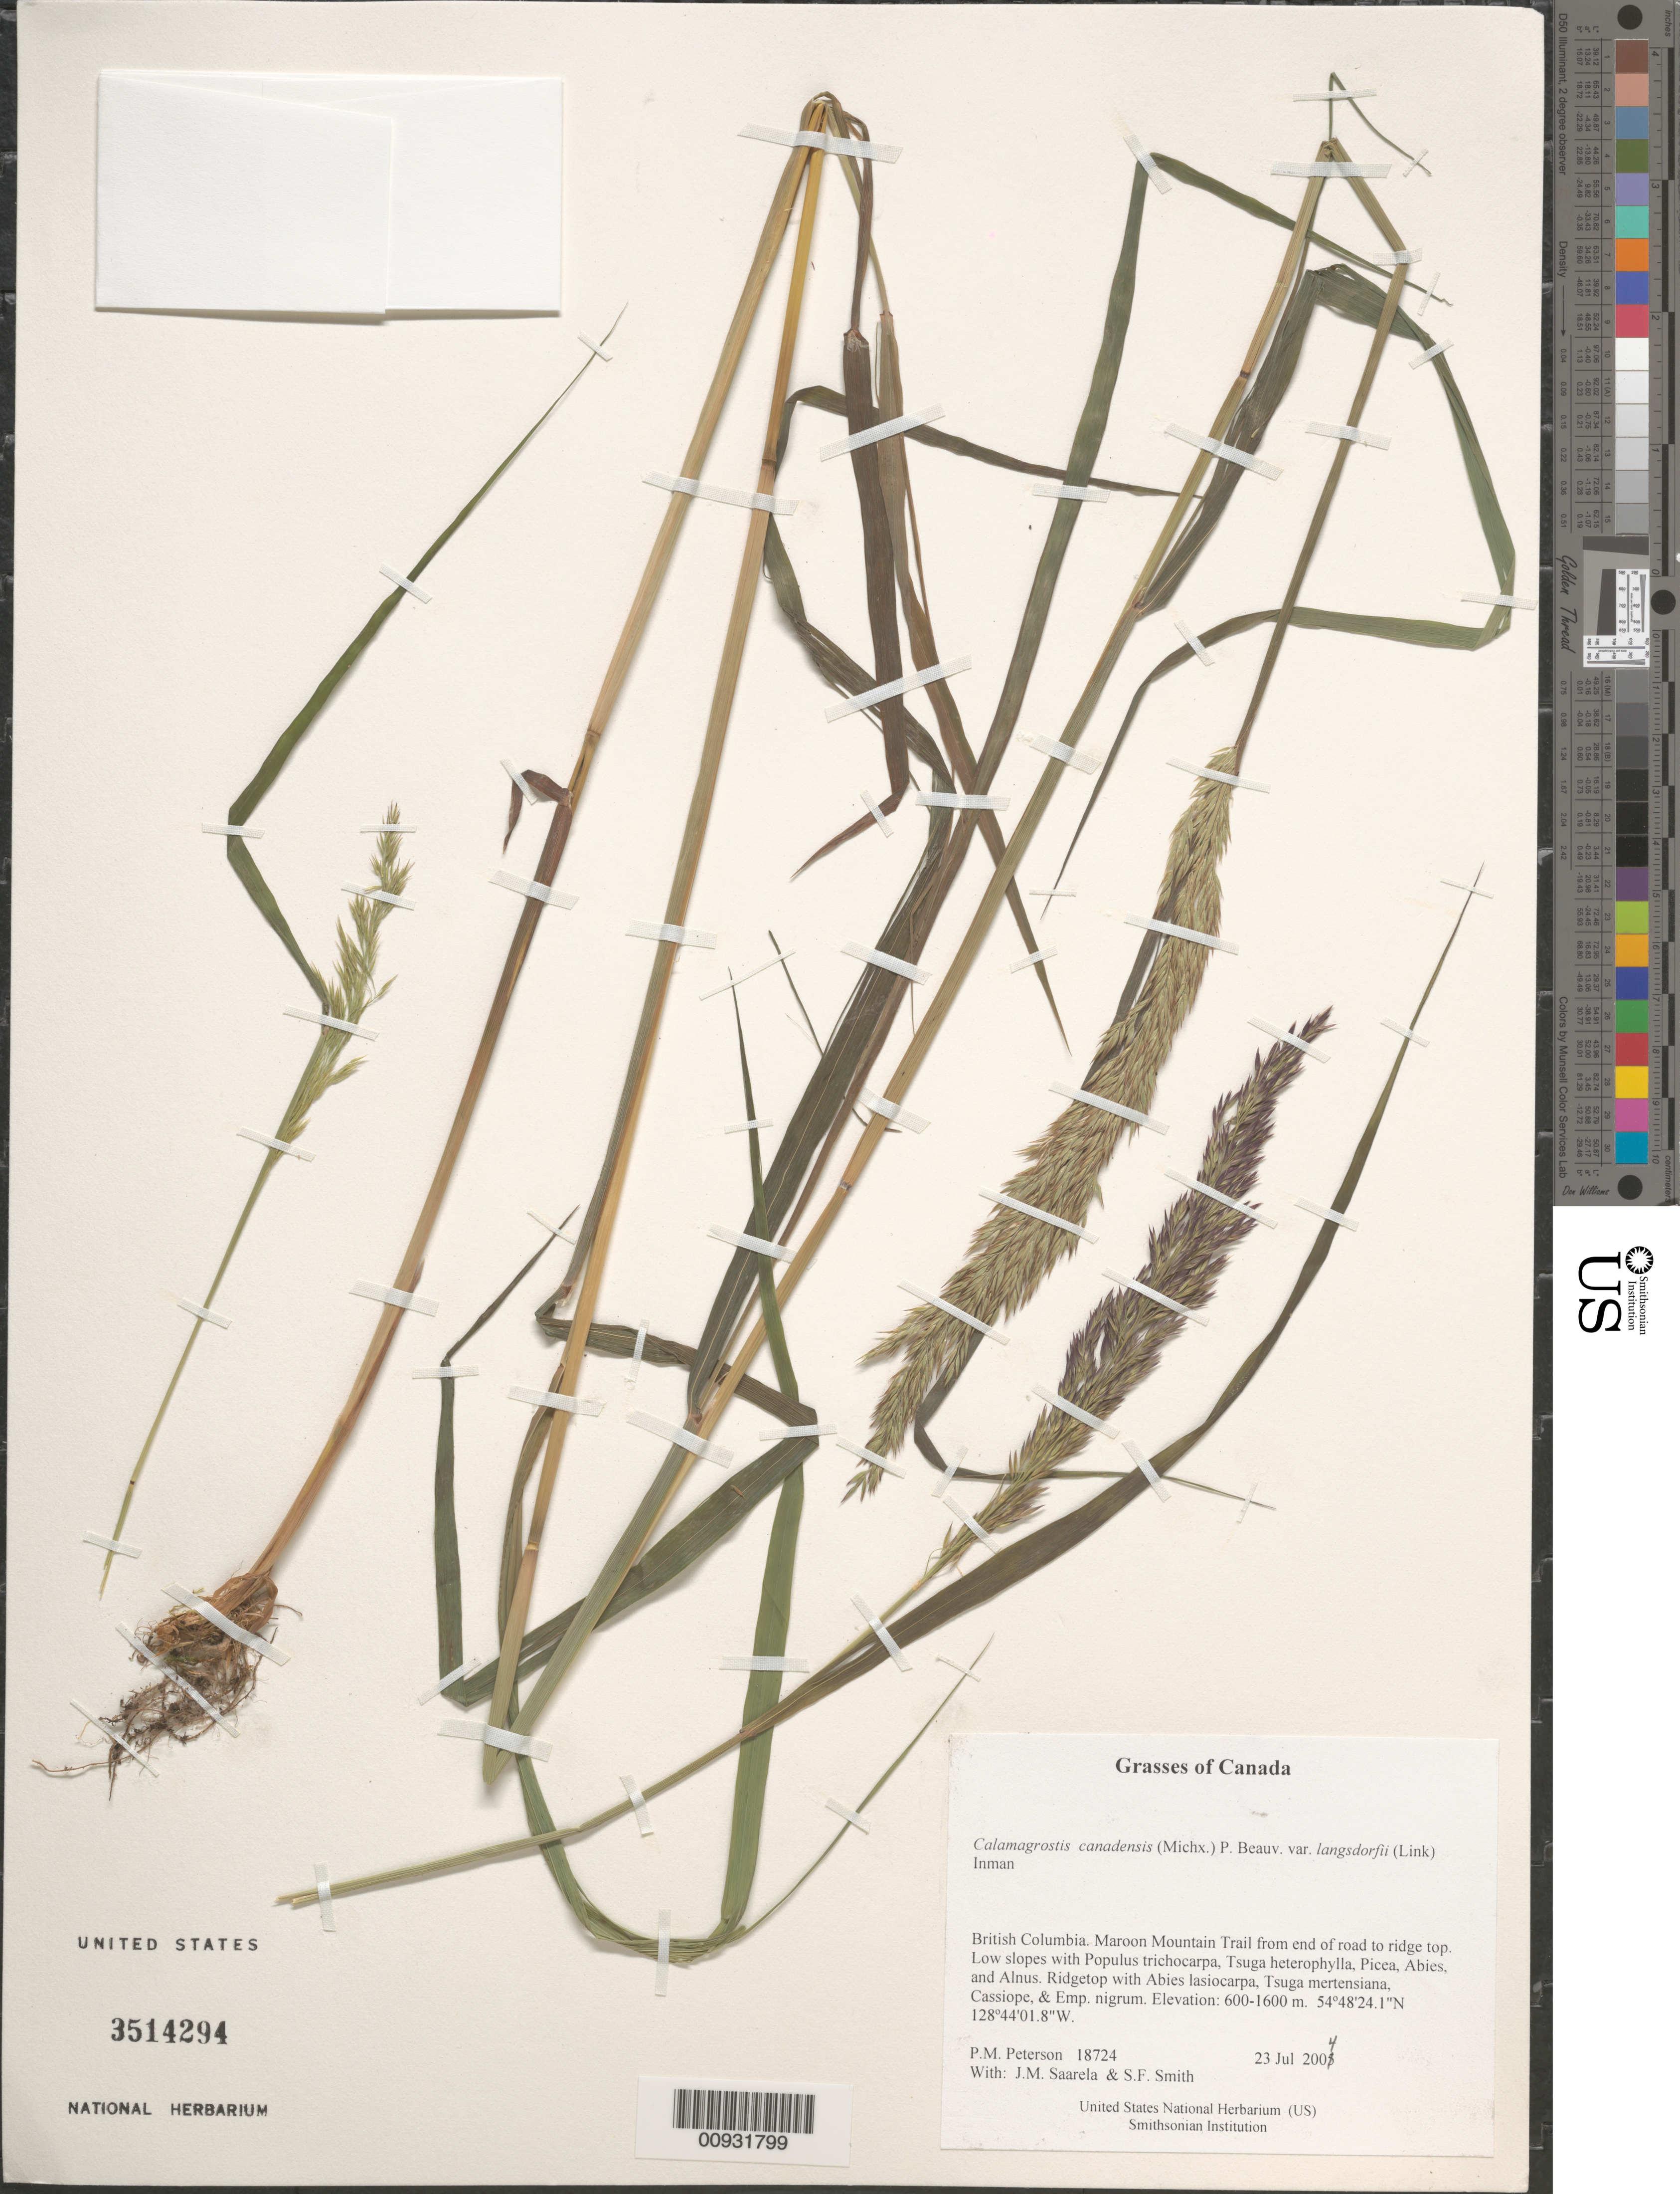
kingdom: Plantae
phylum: Tracheophyta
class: Liliopsida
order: Poales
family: Poaceae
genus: Calamagrostis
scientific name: Calamagrostis canadensis var. langsdorffii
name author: (Link) Inman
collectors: P. M. Peterson, J. Saarela & S.F. Smith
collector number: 18724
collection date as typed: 23 Jul 2004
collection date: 2004-07-23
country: Canada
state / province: British Columbia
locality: Maroon Mountain Trail from end of road to ridge top. Low slopes with Populus trichocarpa, Tsuga heterophylla, Picea, Abies, and Alnus. Ridgetop with Abies lasiocarpa, Tsuga mertensiana, Cassiope, & Emp. nigrum.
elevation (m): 600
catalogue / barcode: US 3514294